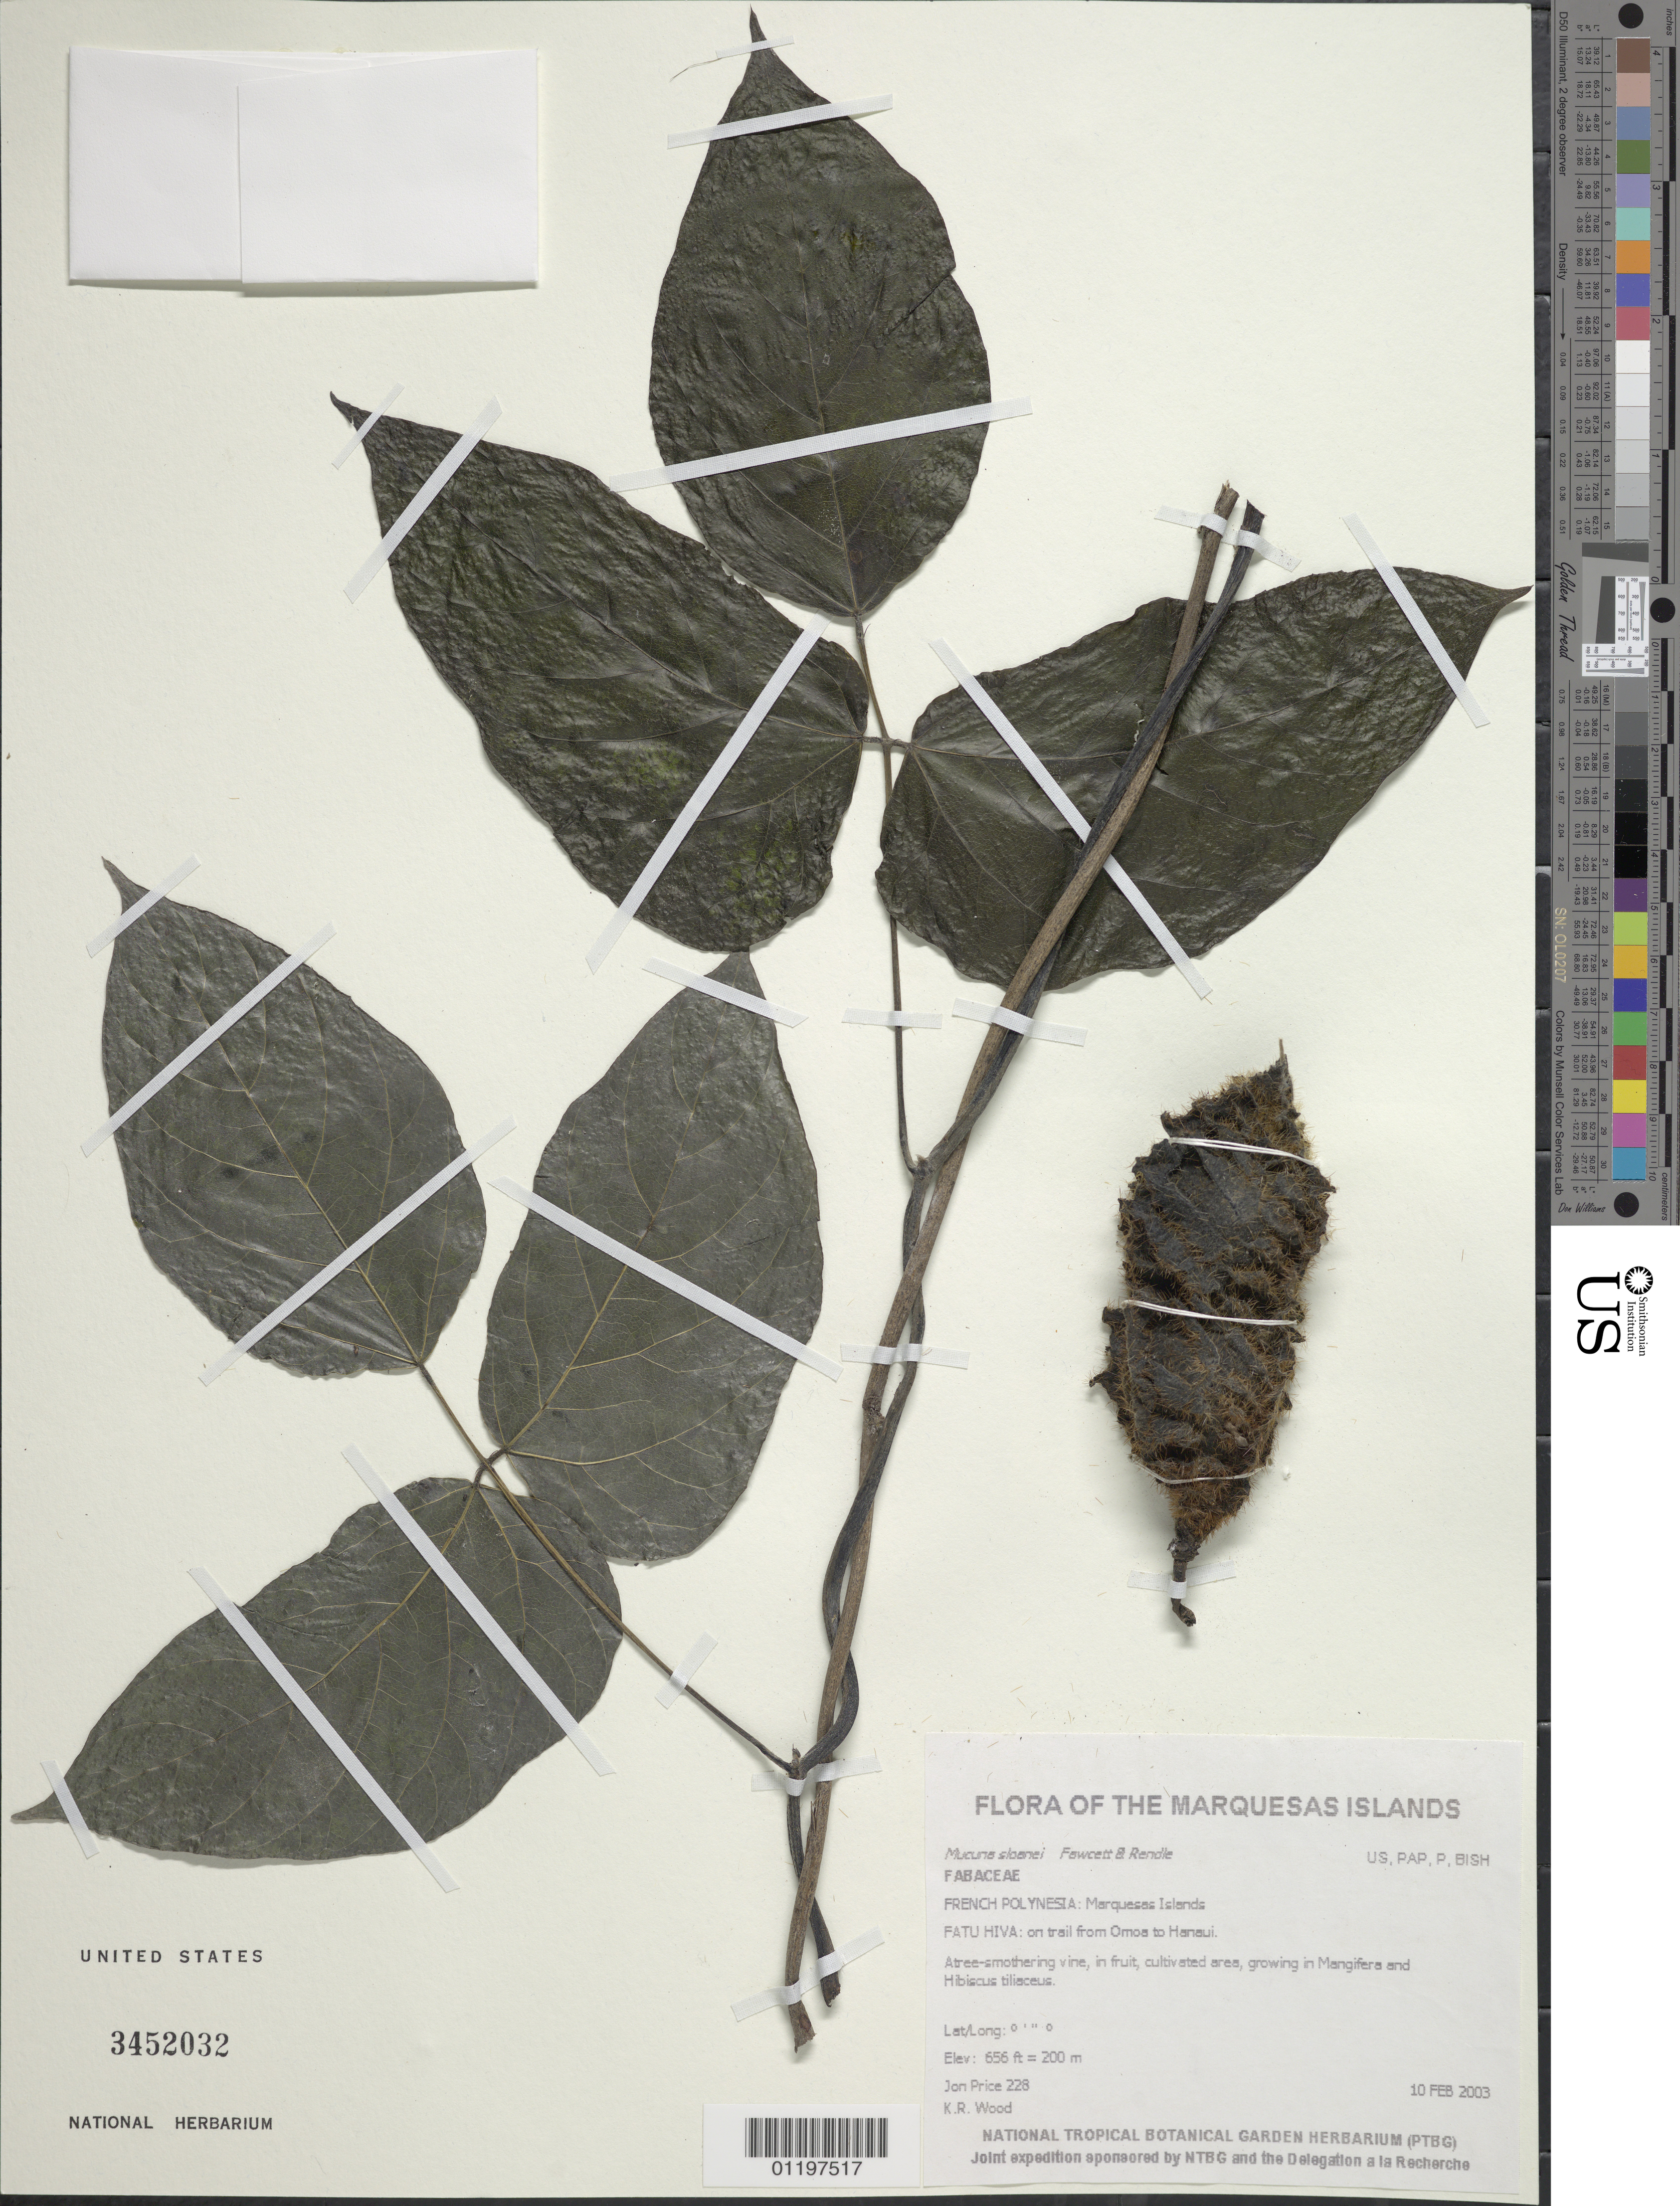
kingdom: Plantae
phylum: Tracheophyta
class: Magnoliopsida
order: Fabales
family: Fabaceae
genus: Mucuna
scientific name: Mucuna sloanei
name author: Fawc. & Rendle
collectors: J. Price & K. R. Wood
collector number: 228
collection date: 2003-02-10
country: French Polynesia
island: Fatu Hiva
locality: On trail from Omoa to Hanaui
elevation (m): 200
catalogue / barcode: US 3452032